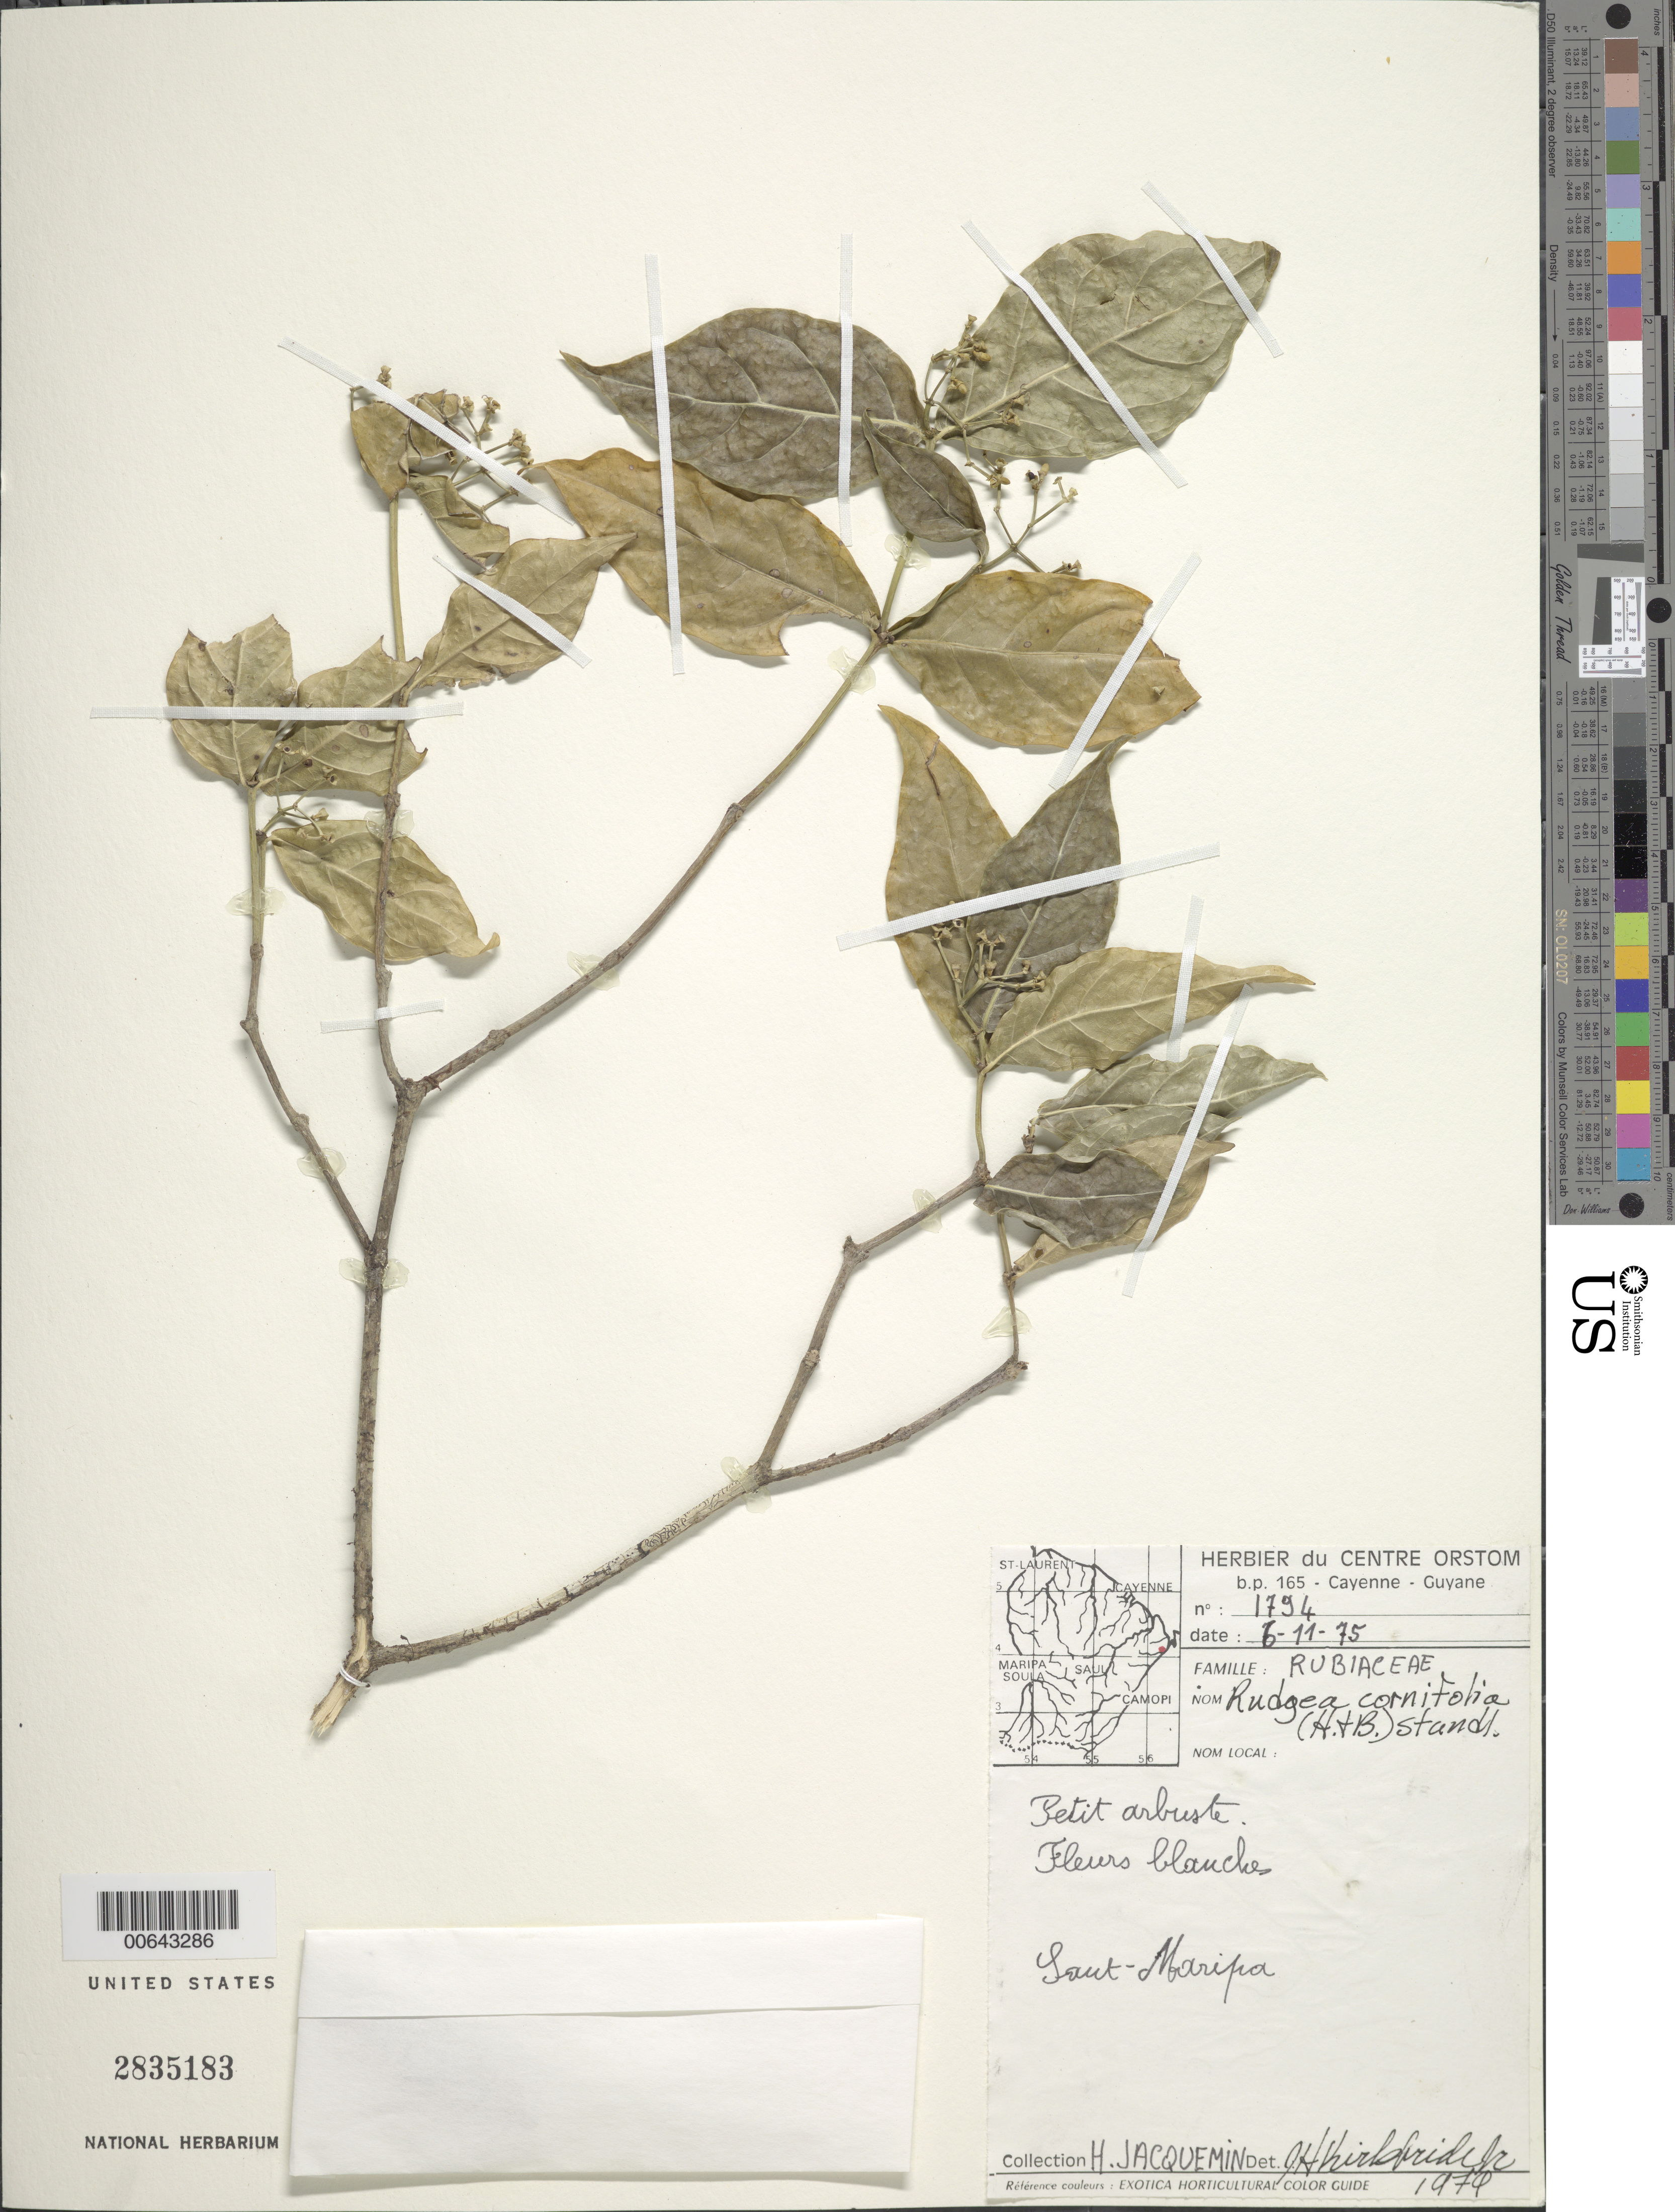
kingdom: Plantae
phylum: Tracheophyta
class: Magnoliopsida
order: Gentianales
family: Rubiaceae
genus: Rudgea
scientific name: Rudgea cornifolia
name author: (Kunth) Standl.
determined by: Kirkbride, J. H.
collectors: H. Jacquemin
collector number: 1794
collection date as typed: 6-Nov-75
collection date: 1975-11-06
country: French Guiana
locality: Saut Maripa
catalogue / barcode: US 2835183